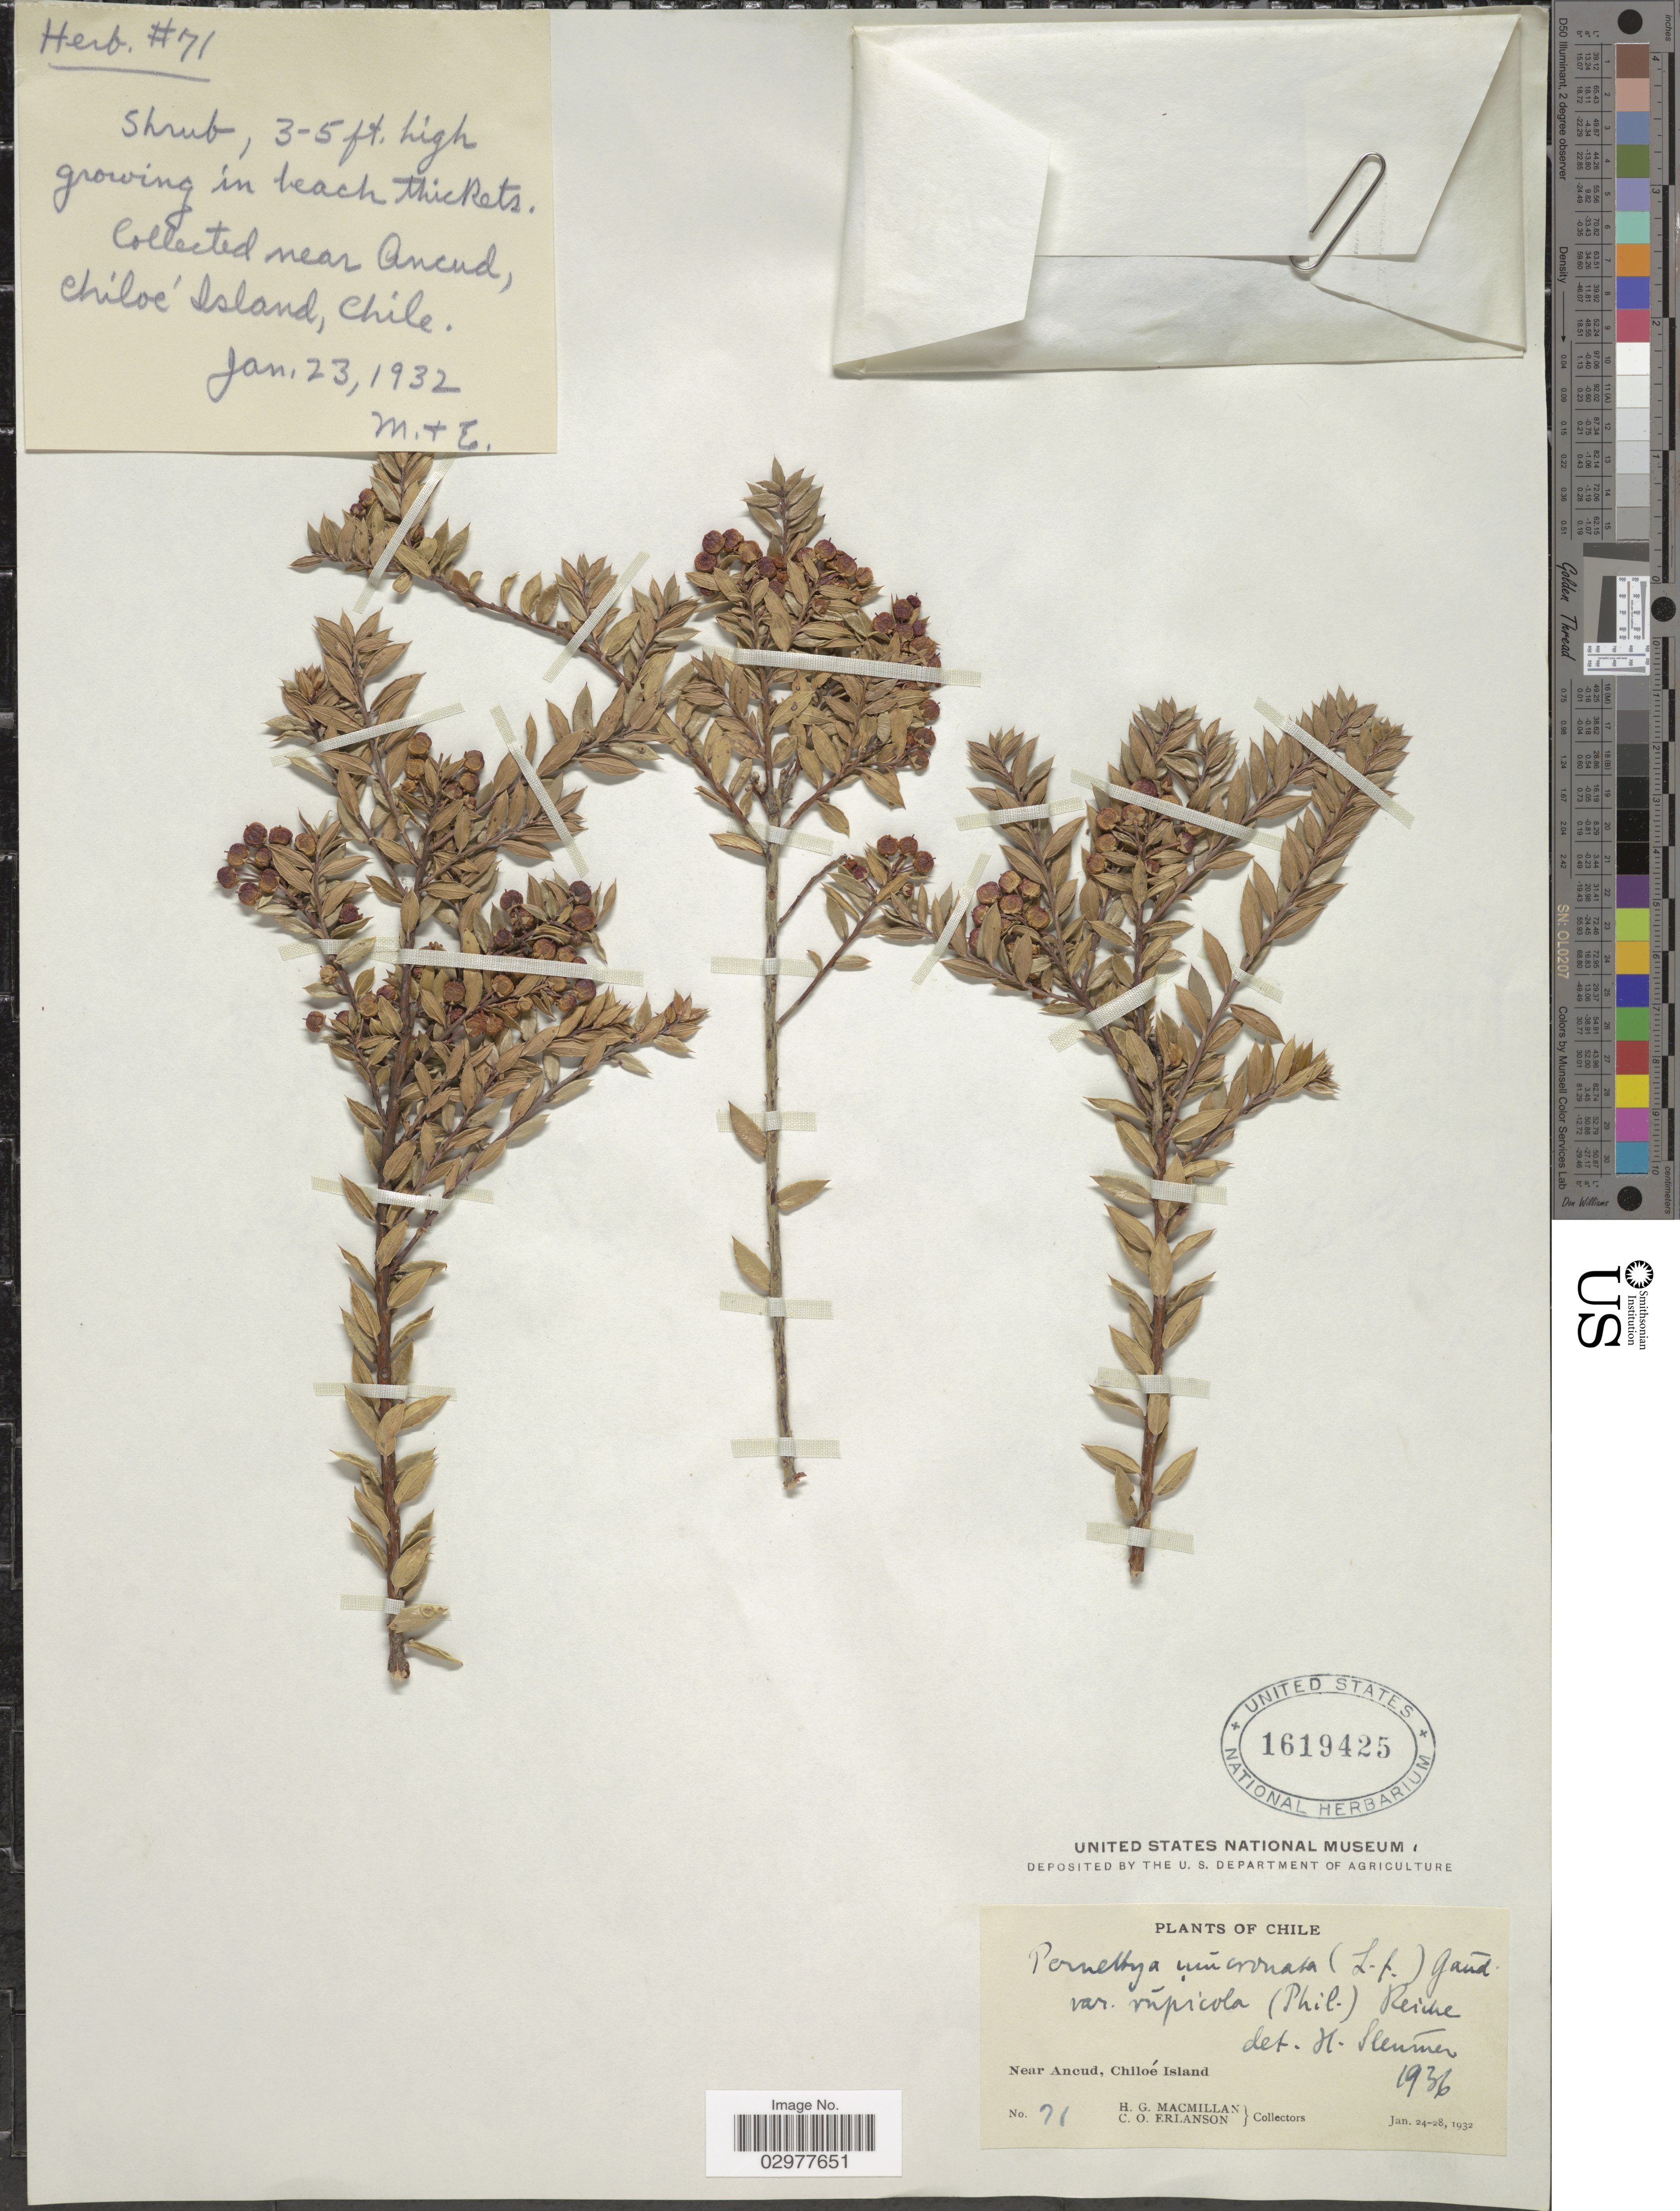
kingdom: Plantae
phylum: Tracheophyta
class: Magnoliopsida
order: Ericales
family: Ericaceae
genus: Pernettya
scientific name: Pernettya mucronata var. rupicola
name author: (Phil.) Reiche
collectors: H. MacMillan & C. O. Erlanson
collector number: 71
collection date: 1932-01-23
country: Chile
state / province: Arica y Parinacota (XV)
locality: Near Ancud, Chiloé Island.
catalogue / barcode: US 1619425